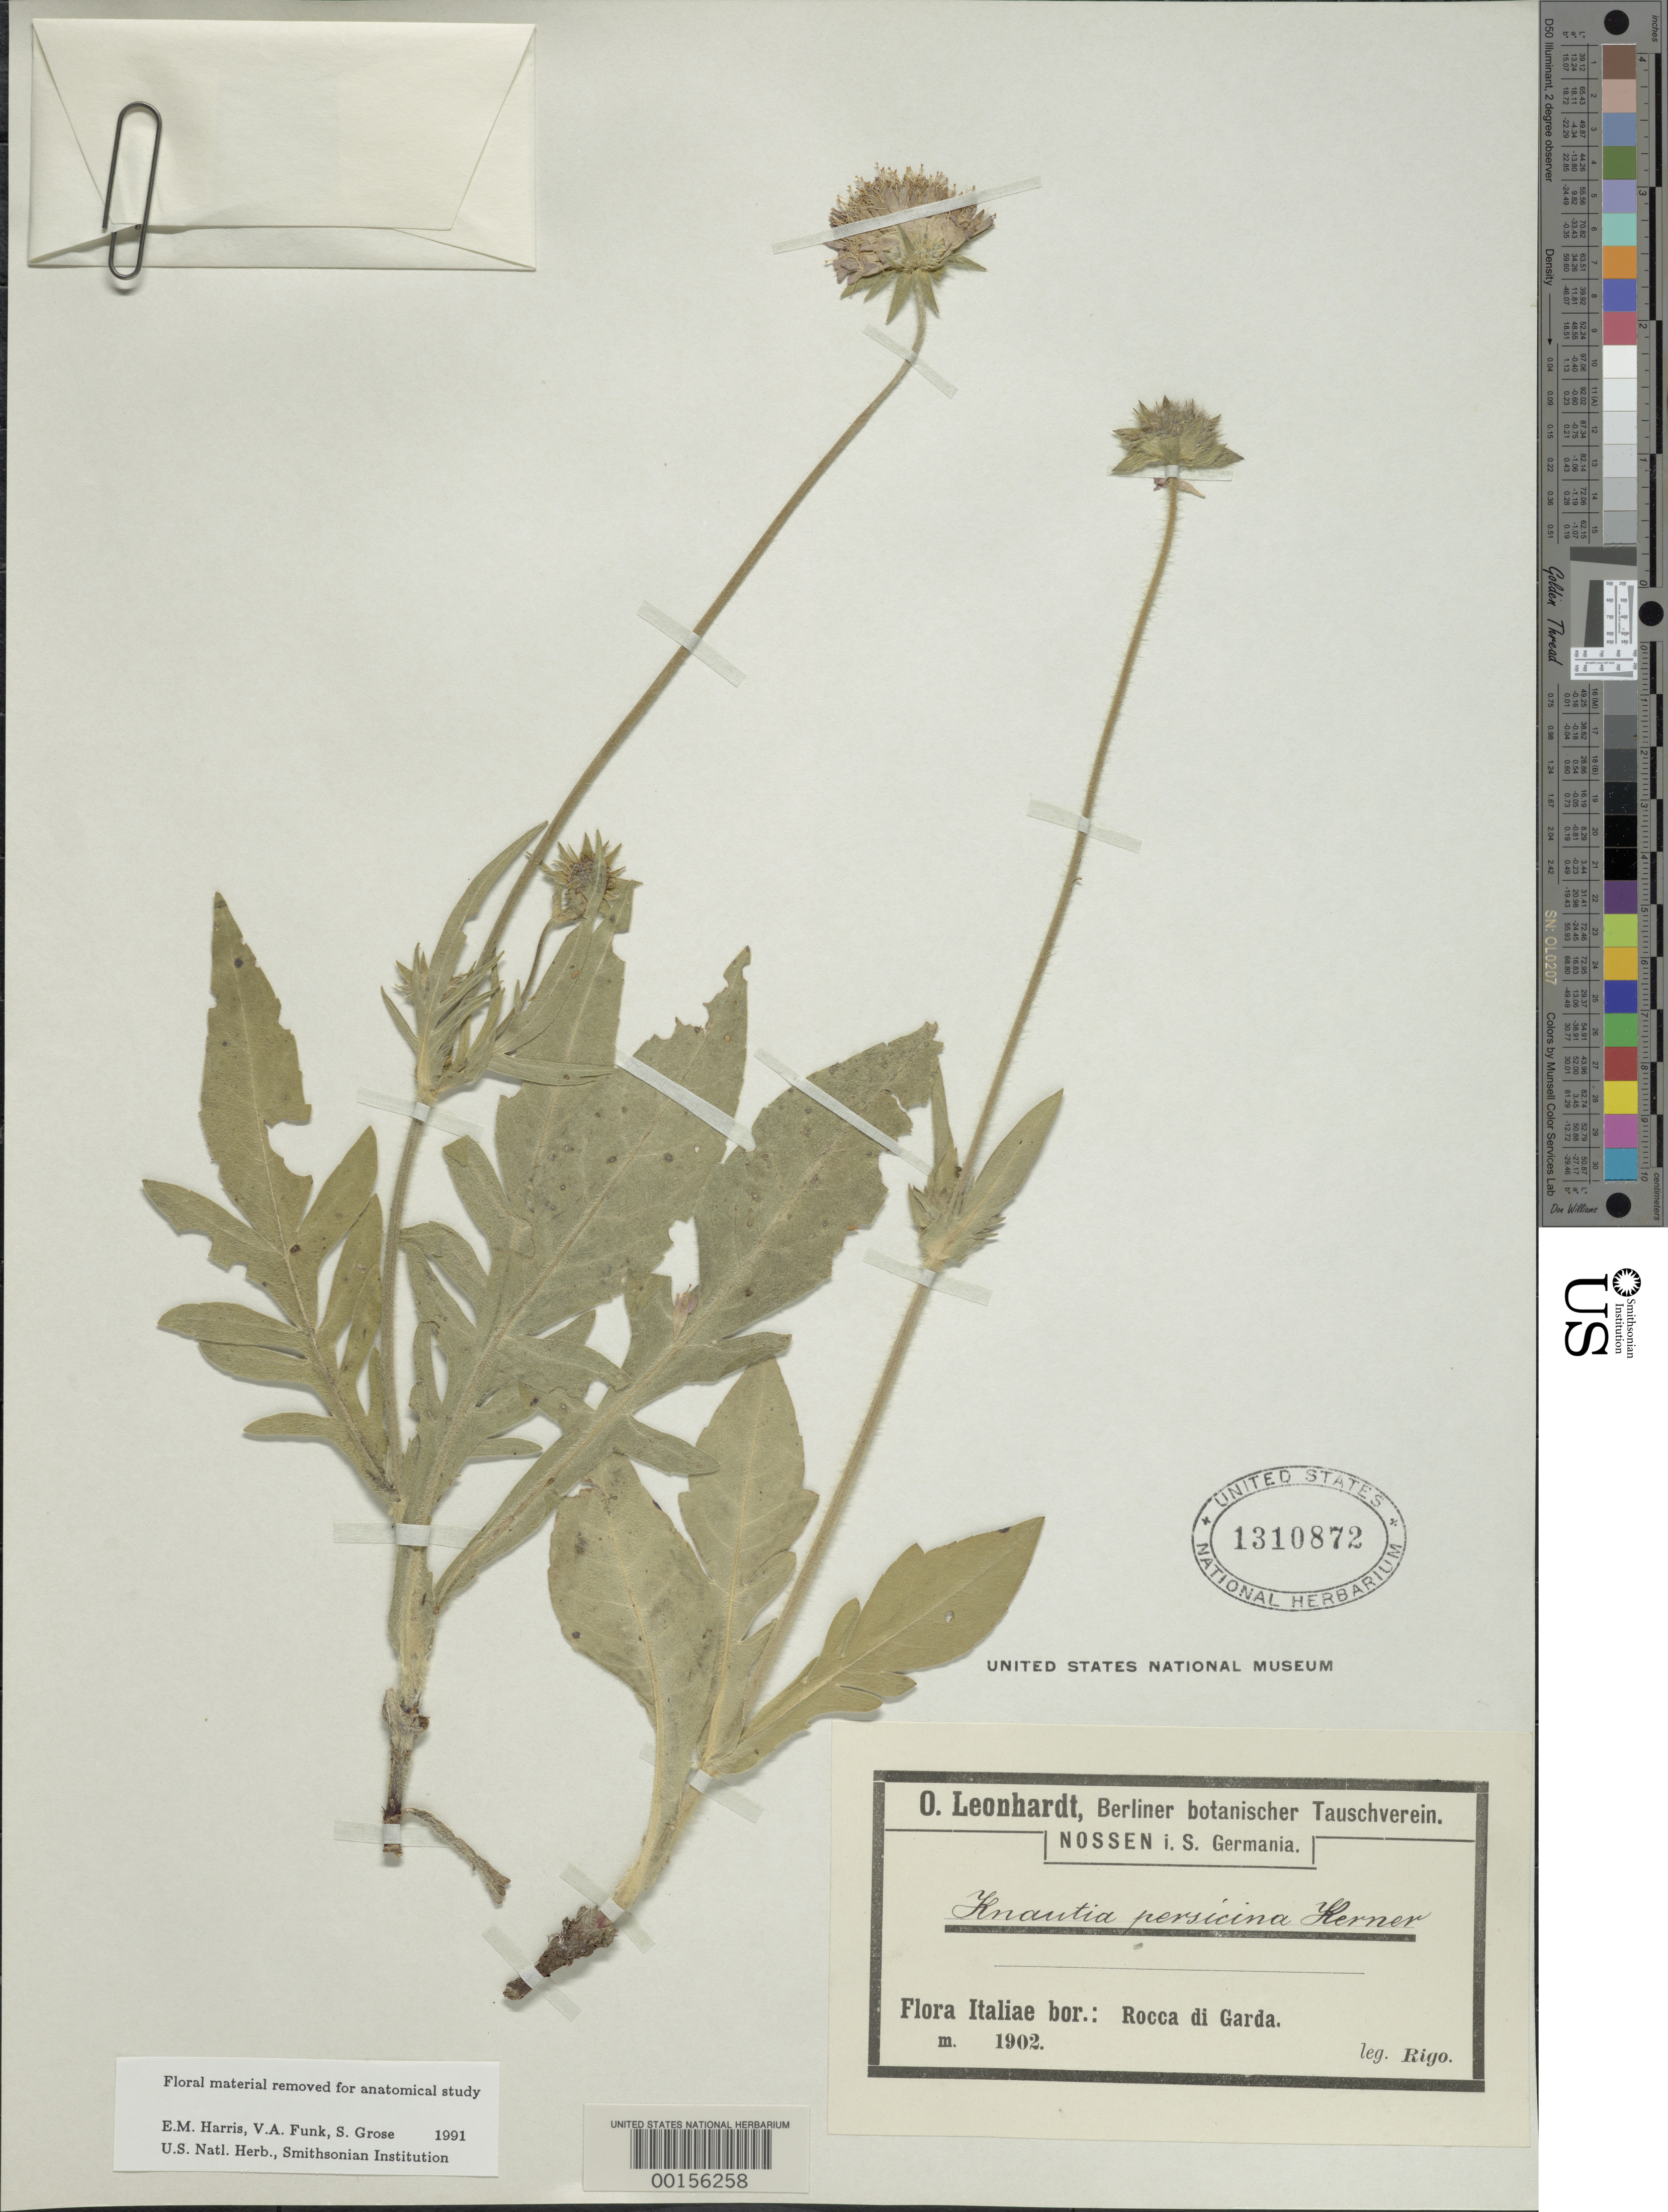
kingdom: Plantae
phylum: Tracheophyta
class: Magnoliopsida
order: Dipsacales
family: Caprifoliaceae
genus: Knautia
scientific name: Knautia pannonica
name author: Herner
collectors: G. Rigo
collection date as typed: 1902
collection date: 1902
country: Italy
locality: Rocca di Garda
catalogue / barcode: US 1310872